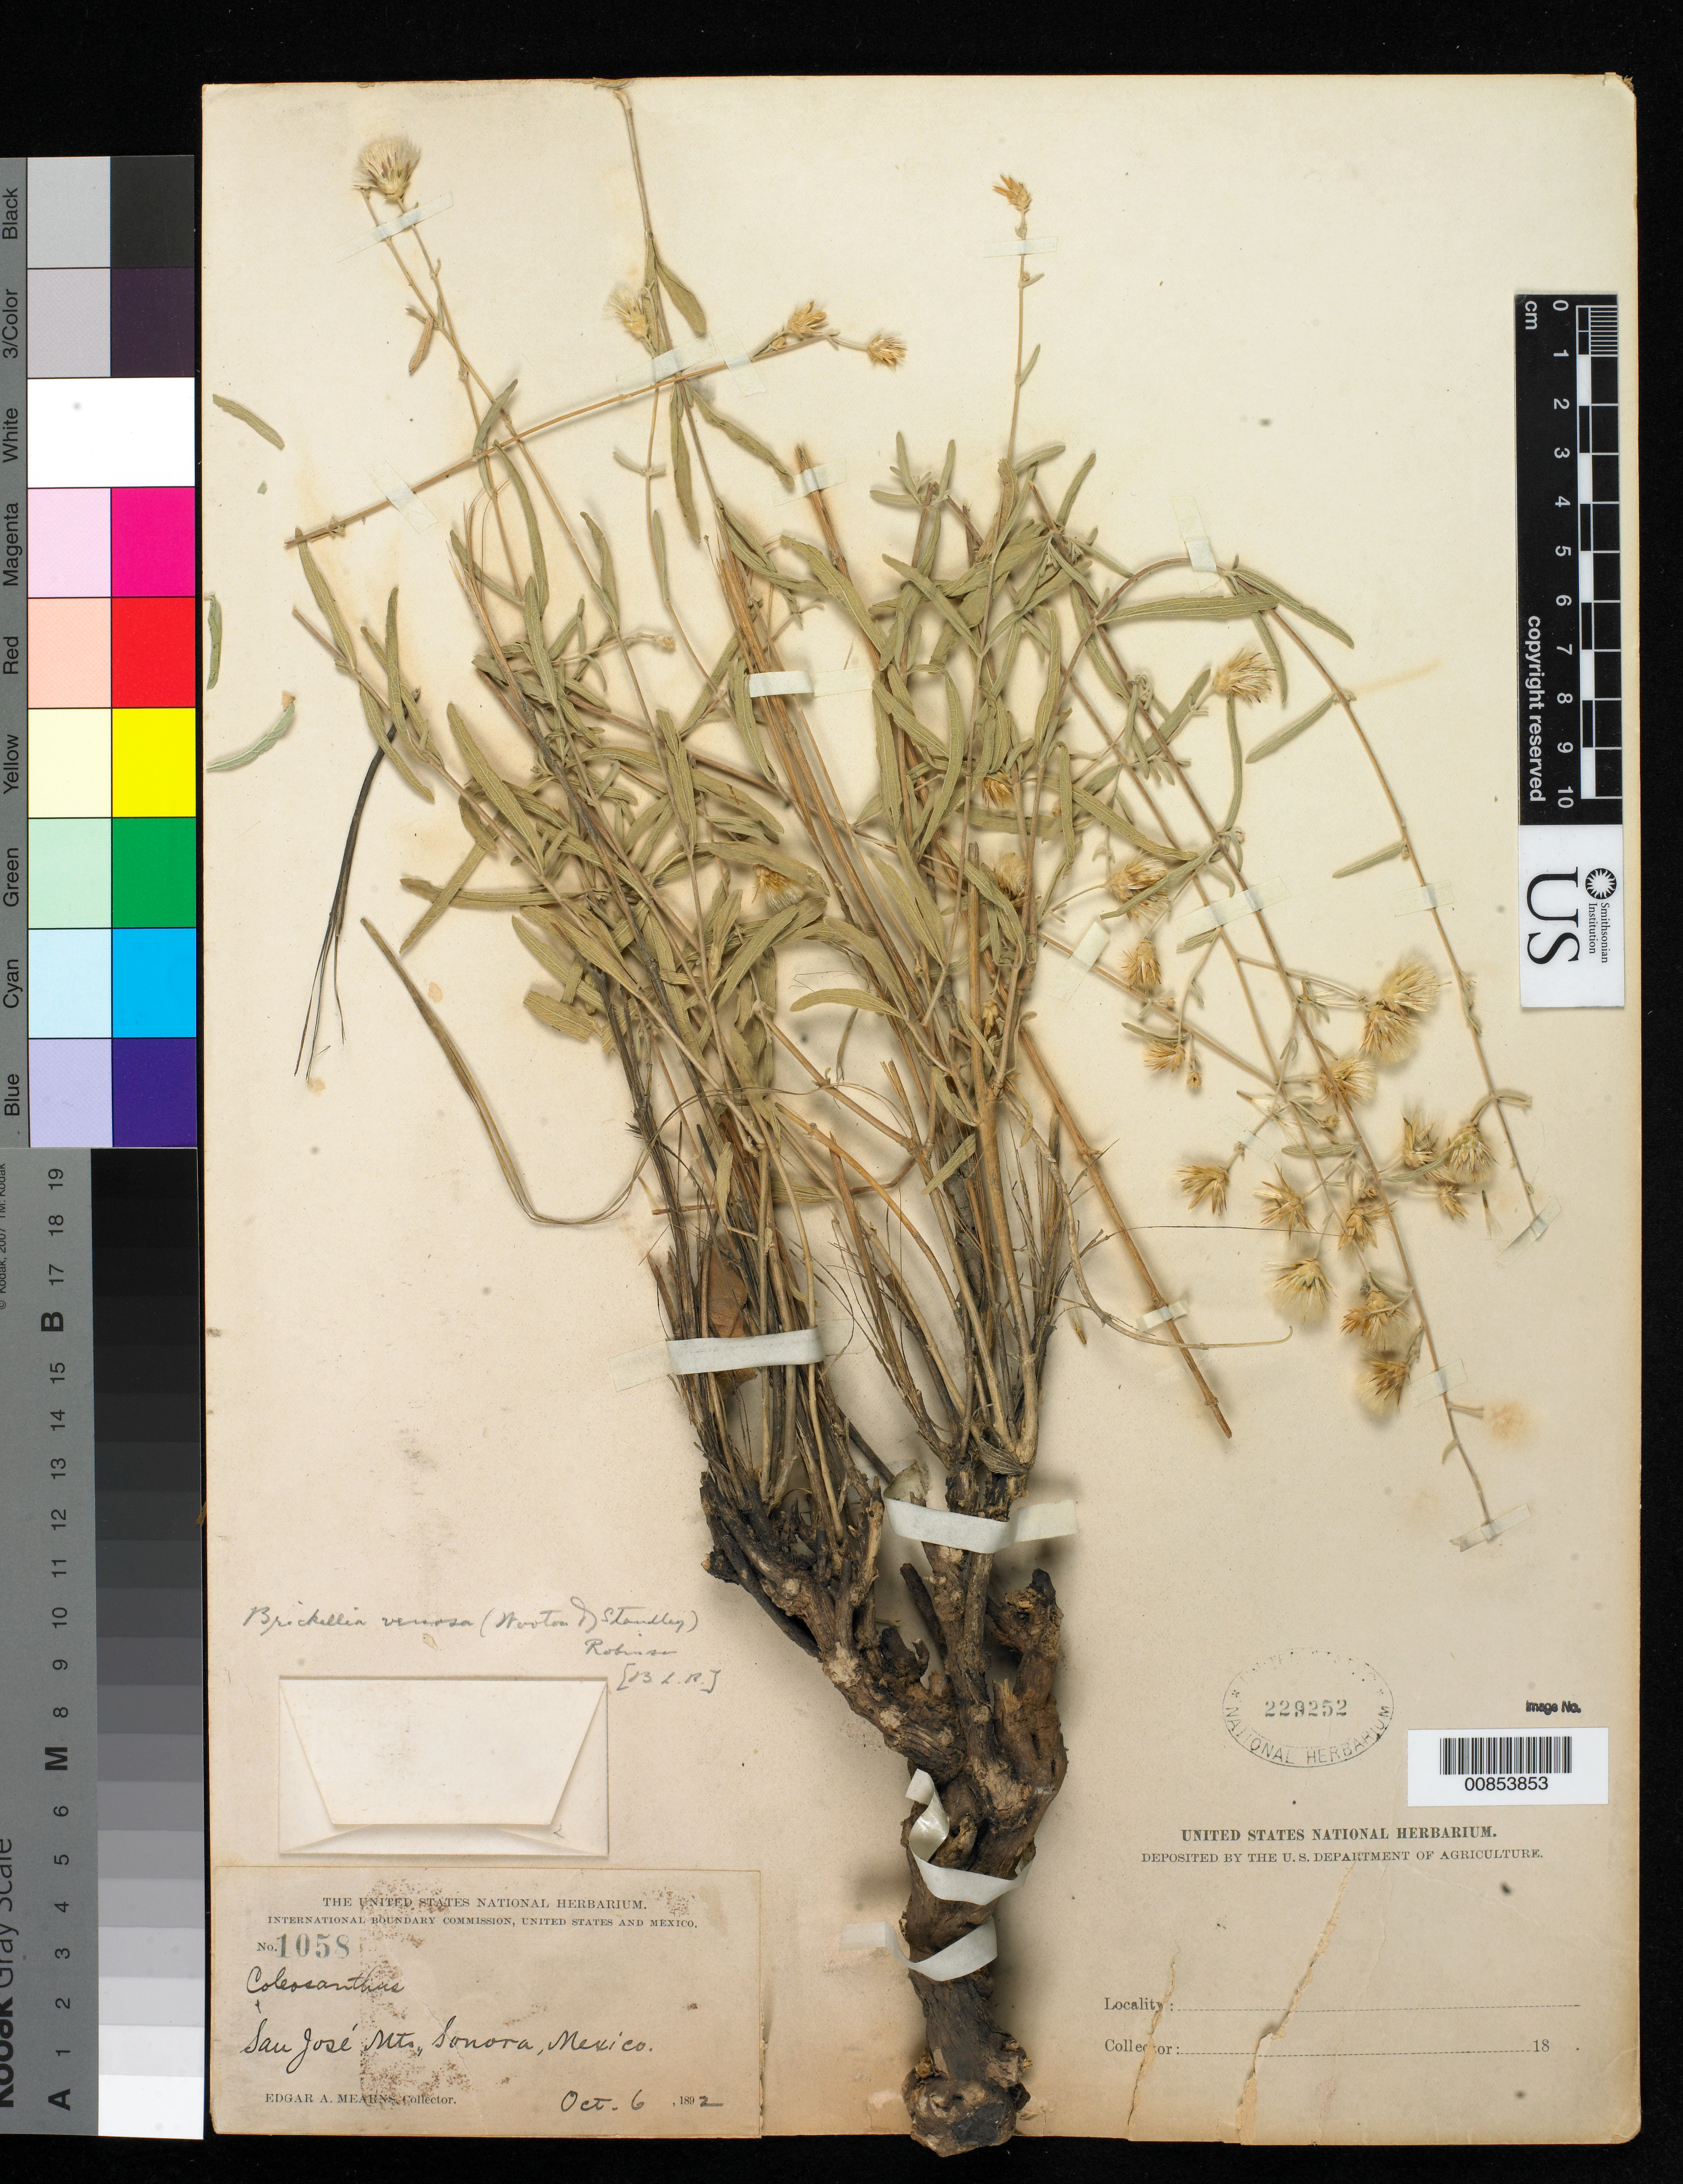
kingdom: Plantae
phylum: Tracheophyta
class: Magnoliopsida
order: Asterales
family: Asteraceae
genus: Brickellia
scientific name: Brickellia venosa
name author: (Wooton & Standl.) B.L. Rob.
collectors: E. A. Mearns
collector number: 1058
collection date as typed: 06 Oct 1892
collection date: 1892-10-06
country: Mexico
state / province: Sonora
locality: San José Mts., Sonora.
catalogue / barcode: US 229252